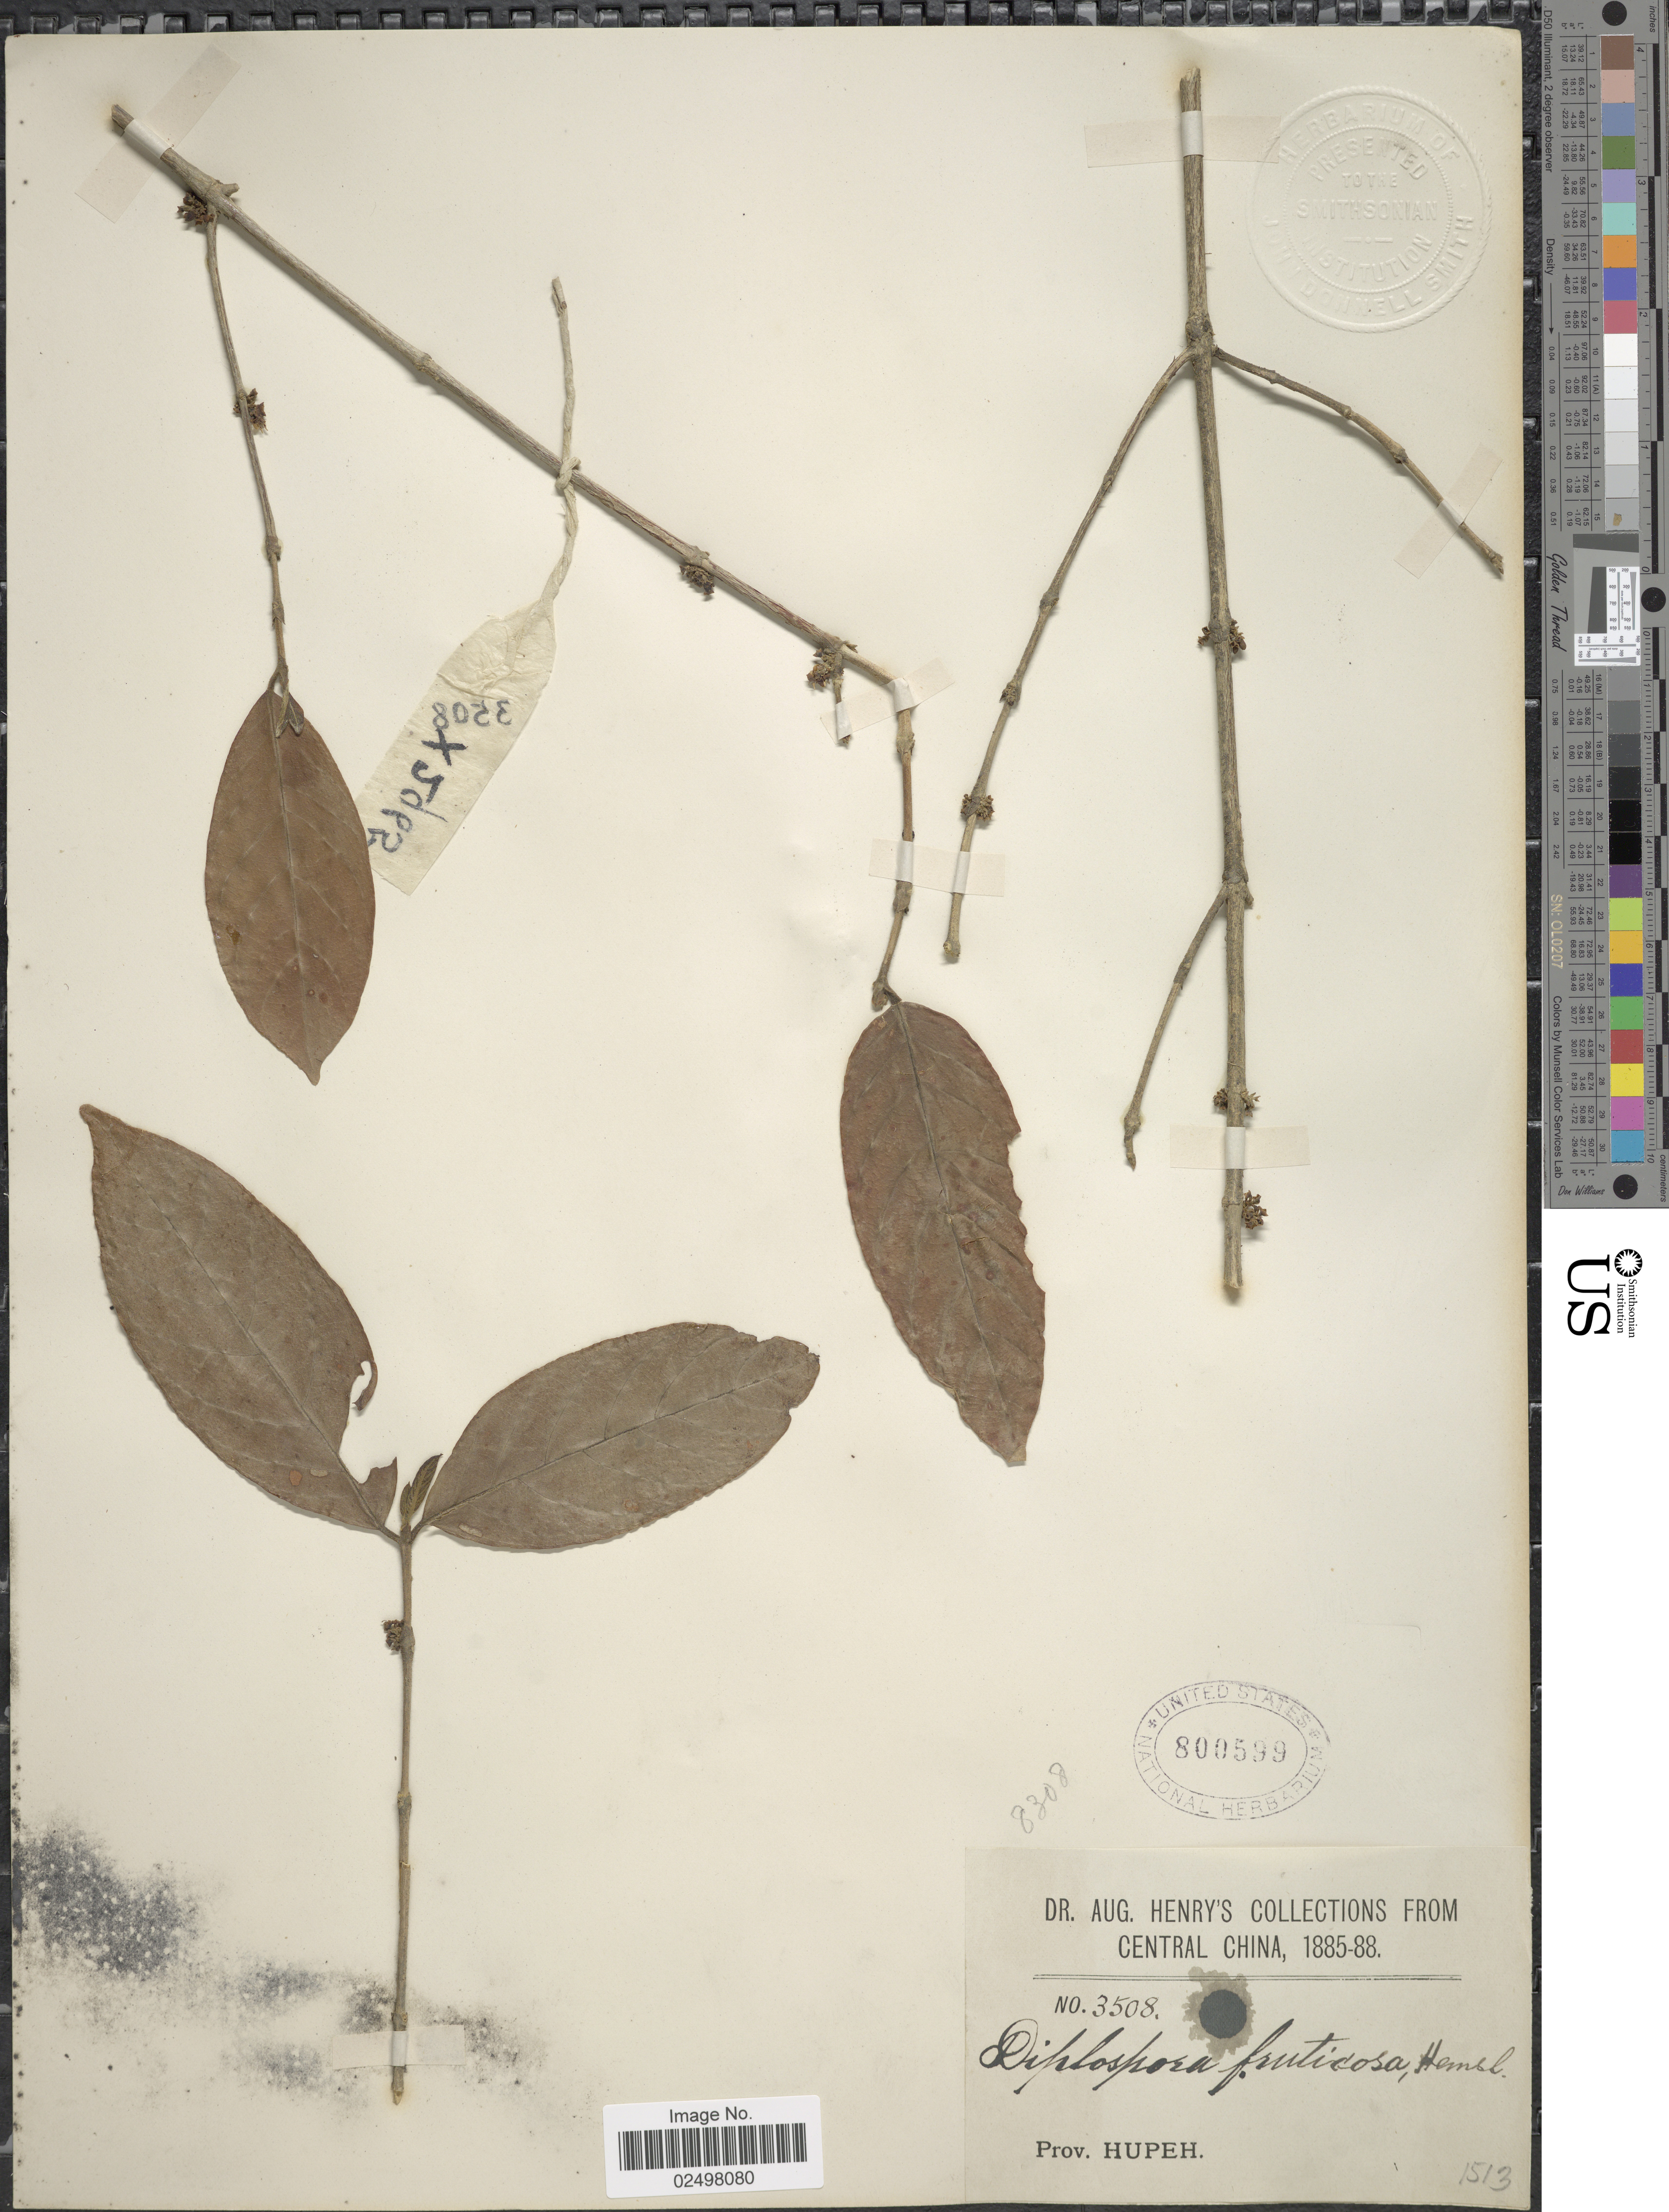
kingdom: Plantae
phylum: Tracheophyta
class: Magnoliopsida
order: Gentianales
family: Rubiaceae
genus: Tricalysia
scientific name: Tricalysia fruticosa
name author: (Hemsl.) K. Schum. ex E. Pritz.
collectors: A. Henry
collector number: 3508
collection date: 1885/1888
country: China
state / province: Hubei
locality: Central China, Prov.Hupeh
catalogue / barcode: US 800599